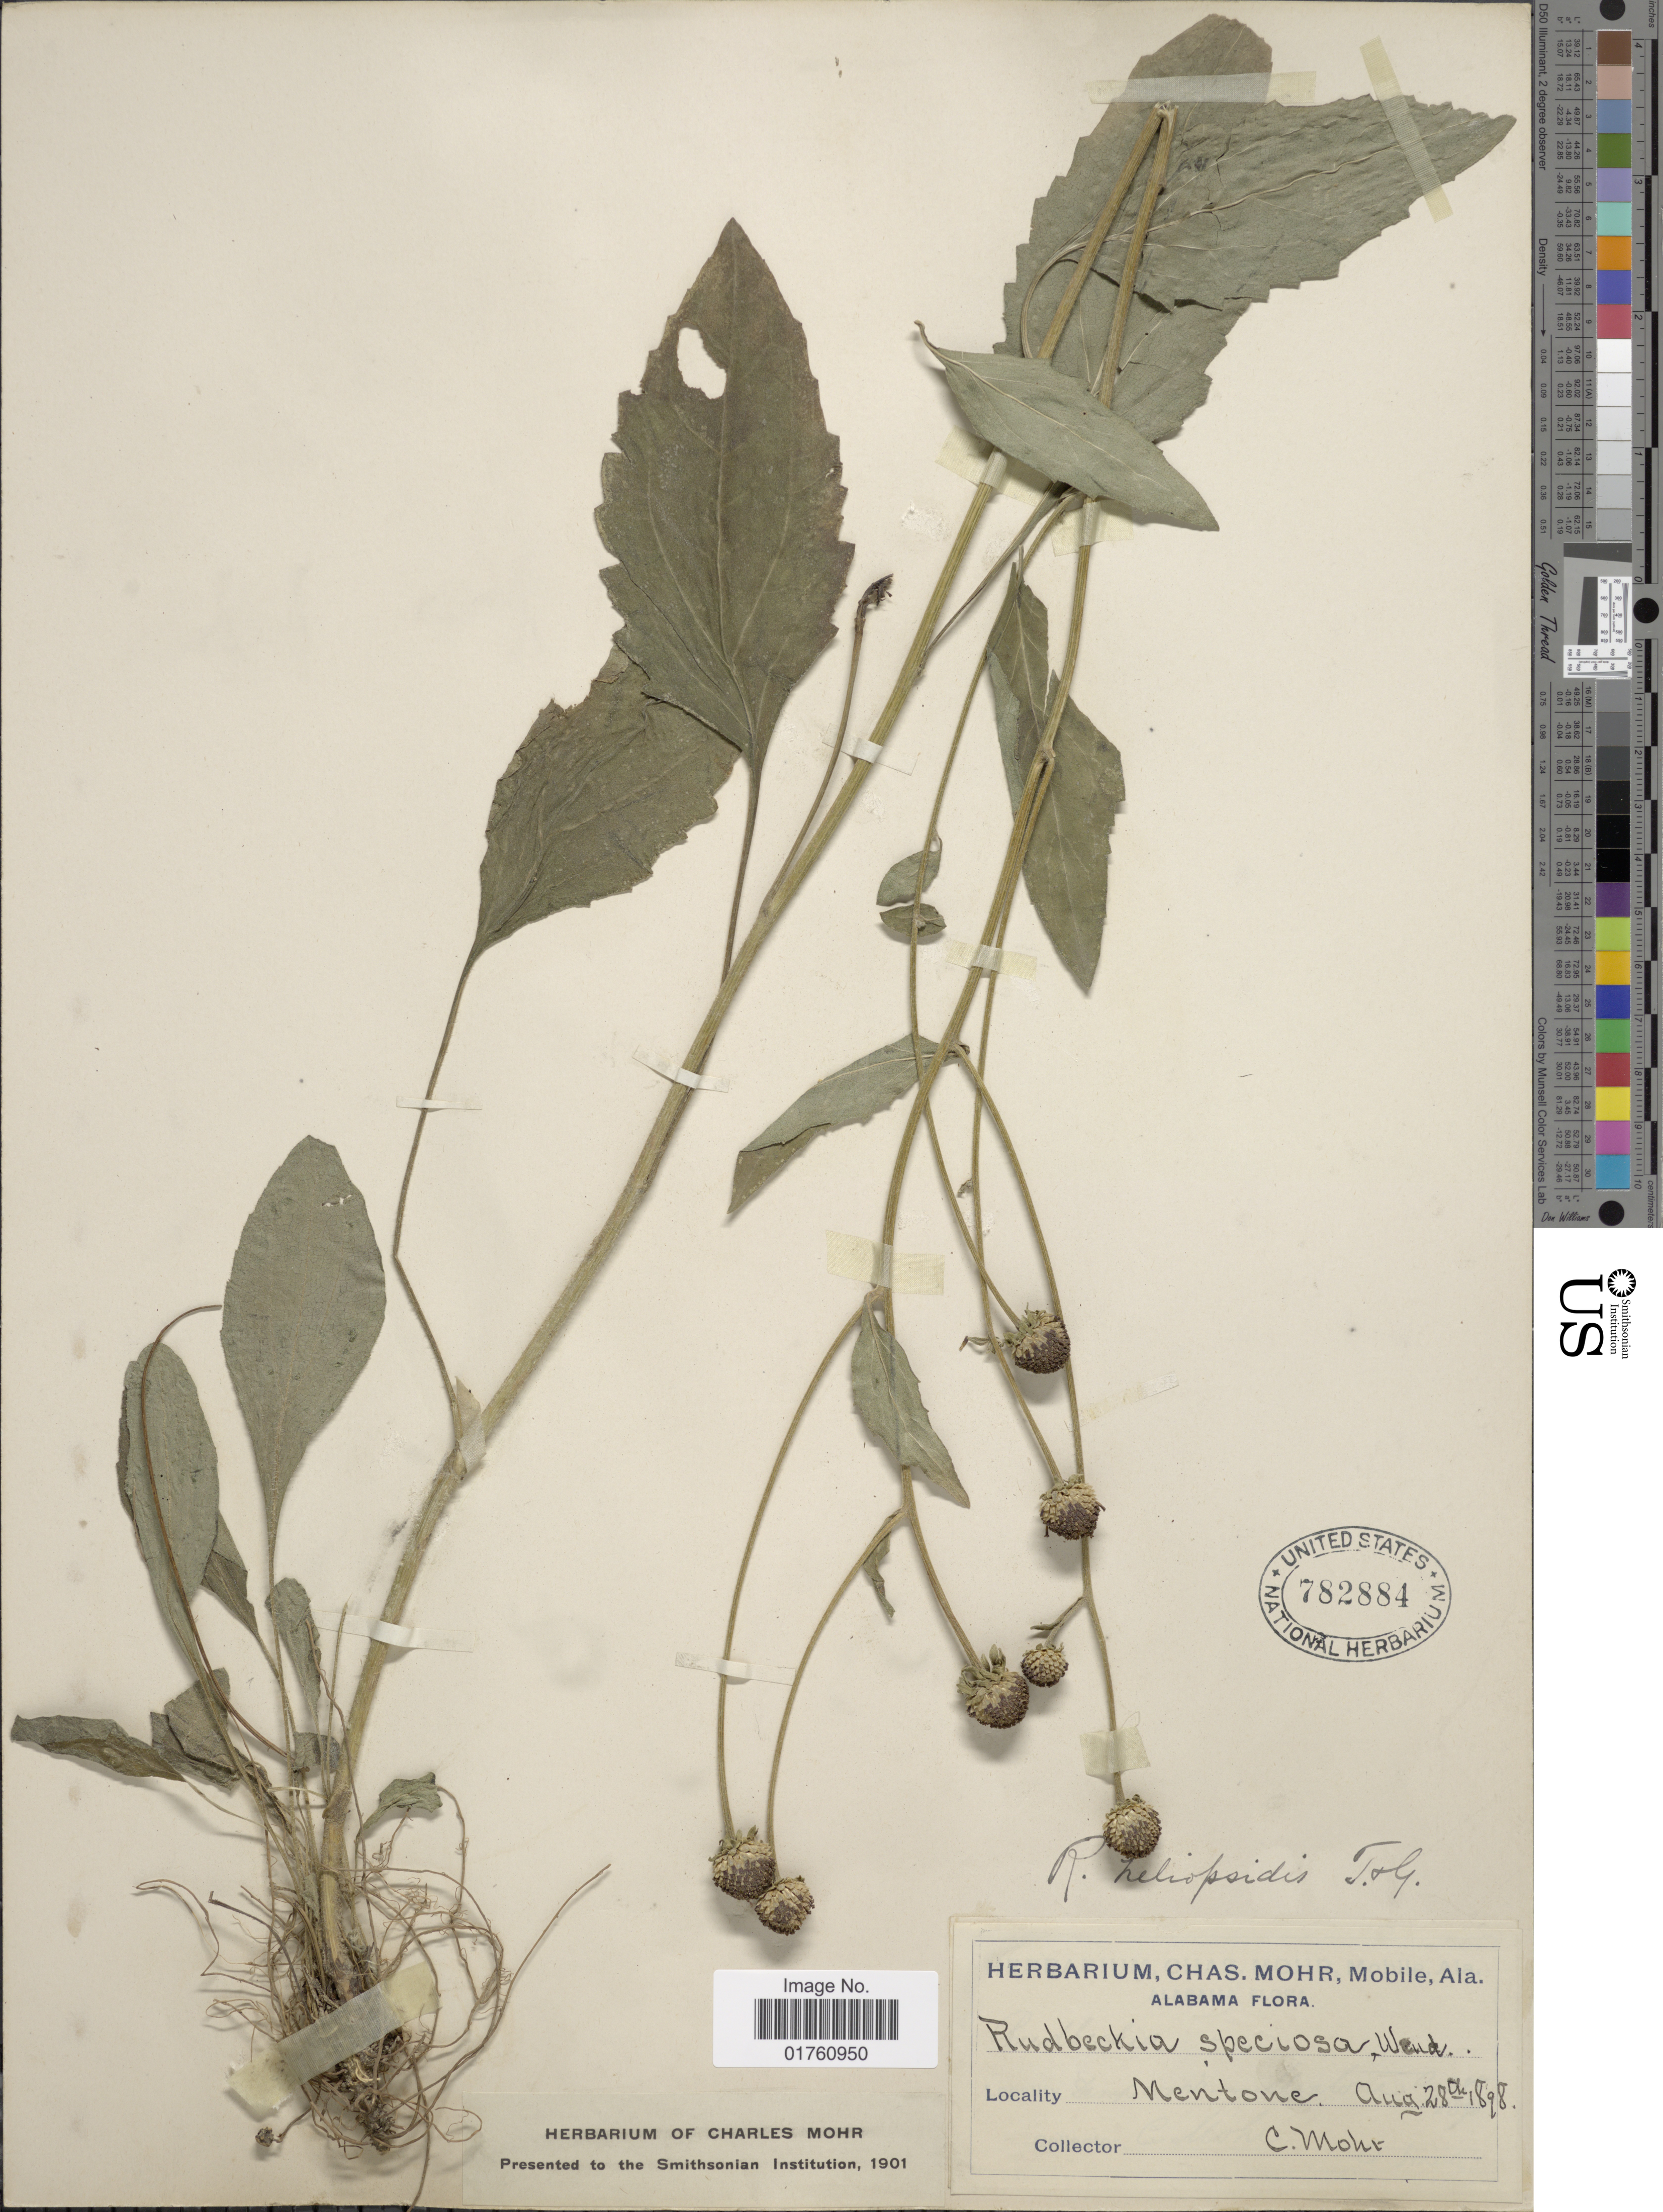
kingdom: Plantae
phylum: Tracheophyta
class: Magnoliopsida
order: Asterales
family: Asteraceae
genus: Rudbeckia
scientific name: Rudbeckia heliopsidis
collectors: C. T. Mohr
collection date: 1898-08-28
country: United States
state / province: Alabama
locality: Mentone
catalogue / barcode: US 782884